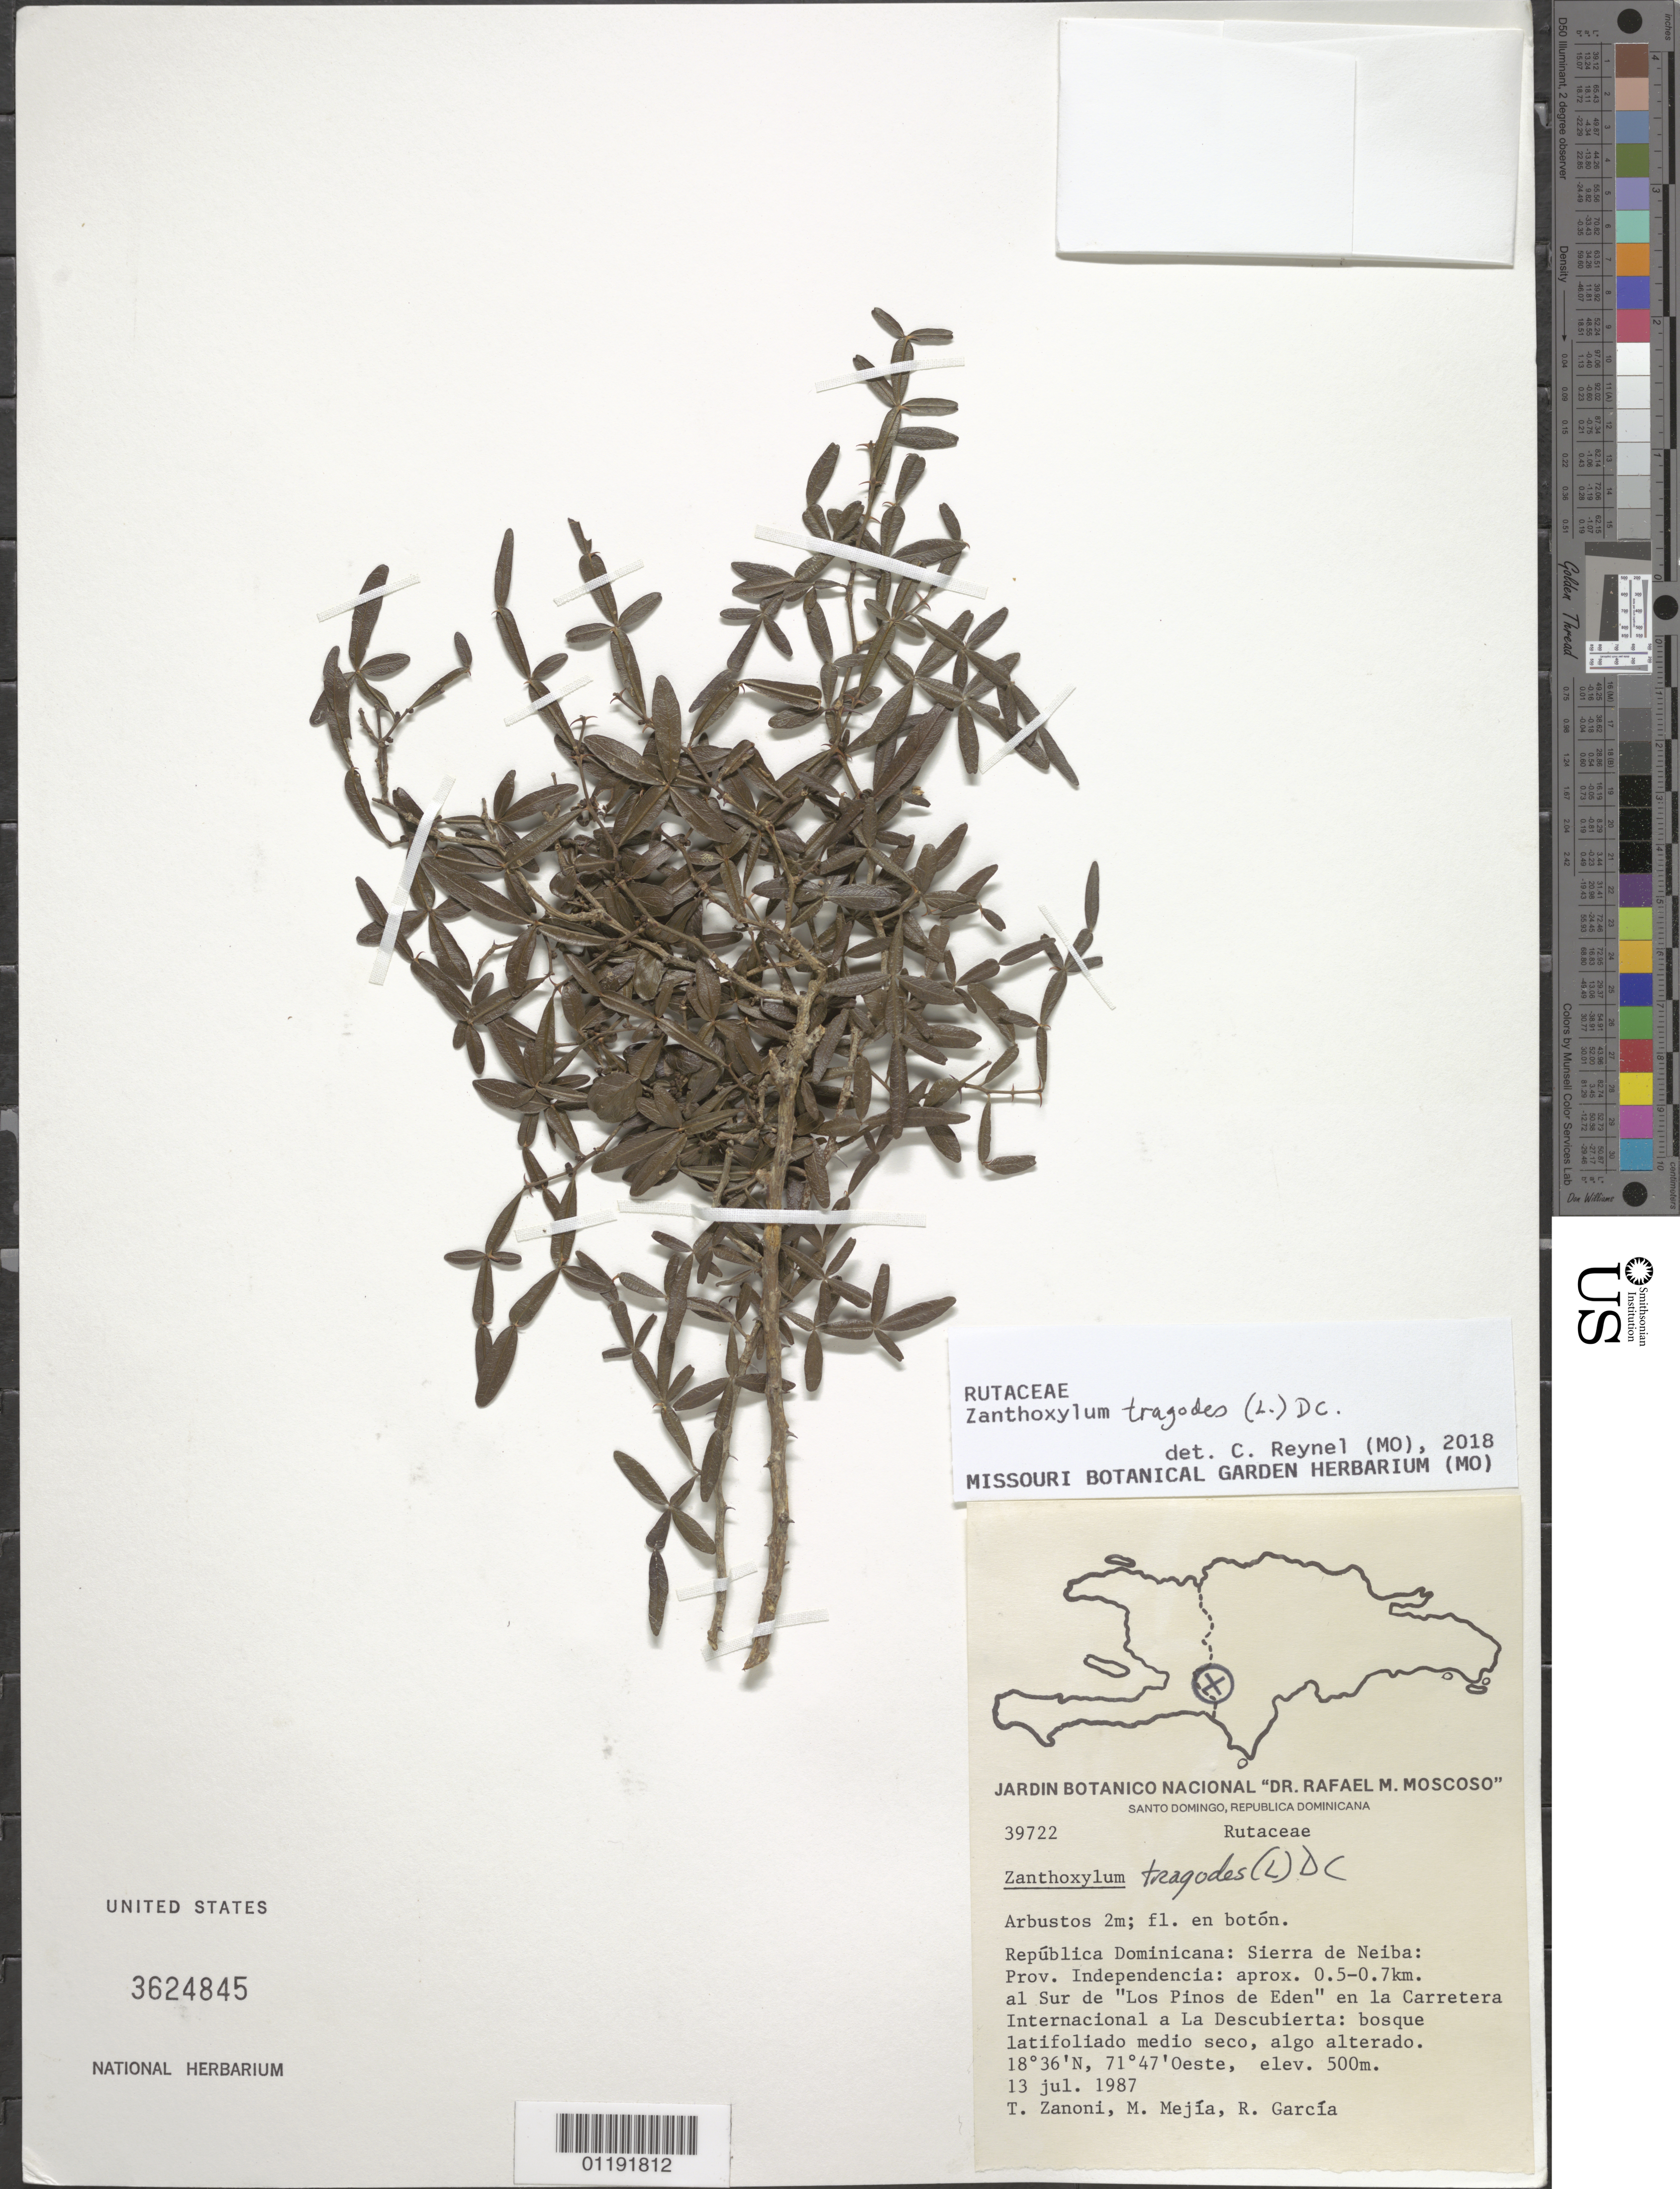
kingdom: Plantae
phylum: Tracheophyta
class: Magnoliopsida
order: Sapindales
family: Rutaceae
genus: Zanthoxylum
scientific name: Zanthoxylum tragodes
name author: (L.) DC.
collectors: T. A. Zanoni, M. Mejia & R. Garcia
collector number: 39722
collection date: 1987-07-13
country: Dominican Republic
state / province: Independencia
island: Hispaniola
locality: Sierra de Neiba, on la Carretera Internacional a La Descubierta (the International Highway to Discovery), 0.5-0.7 km S of Los Pinos de Eden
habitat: On highway, altered and moderately dry broadleaf forest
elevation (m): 500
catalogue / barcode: US 3624845